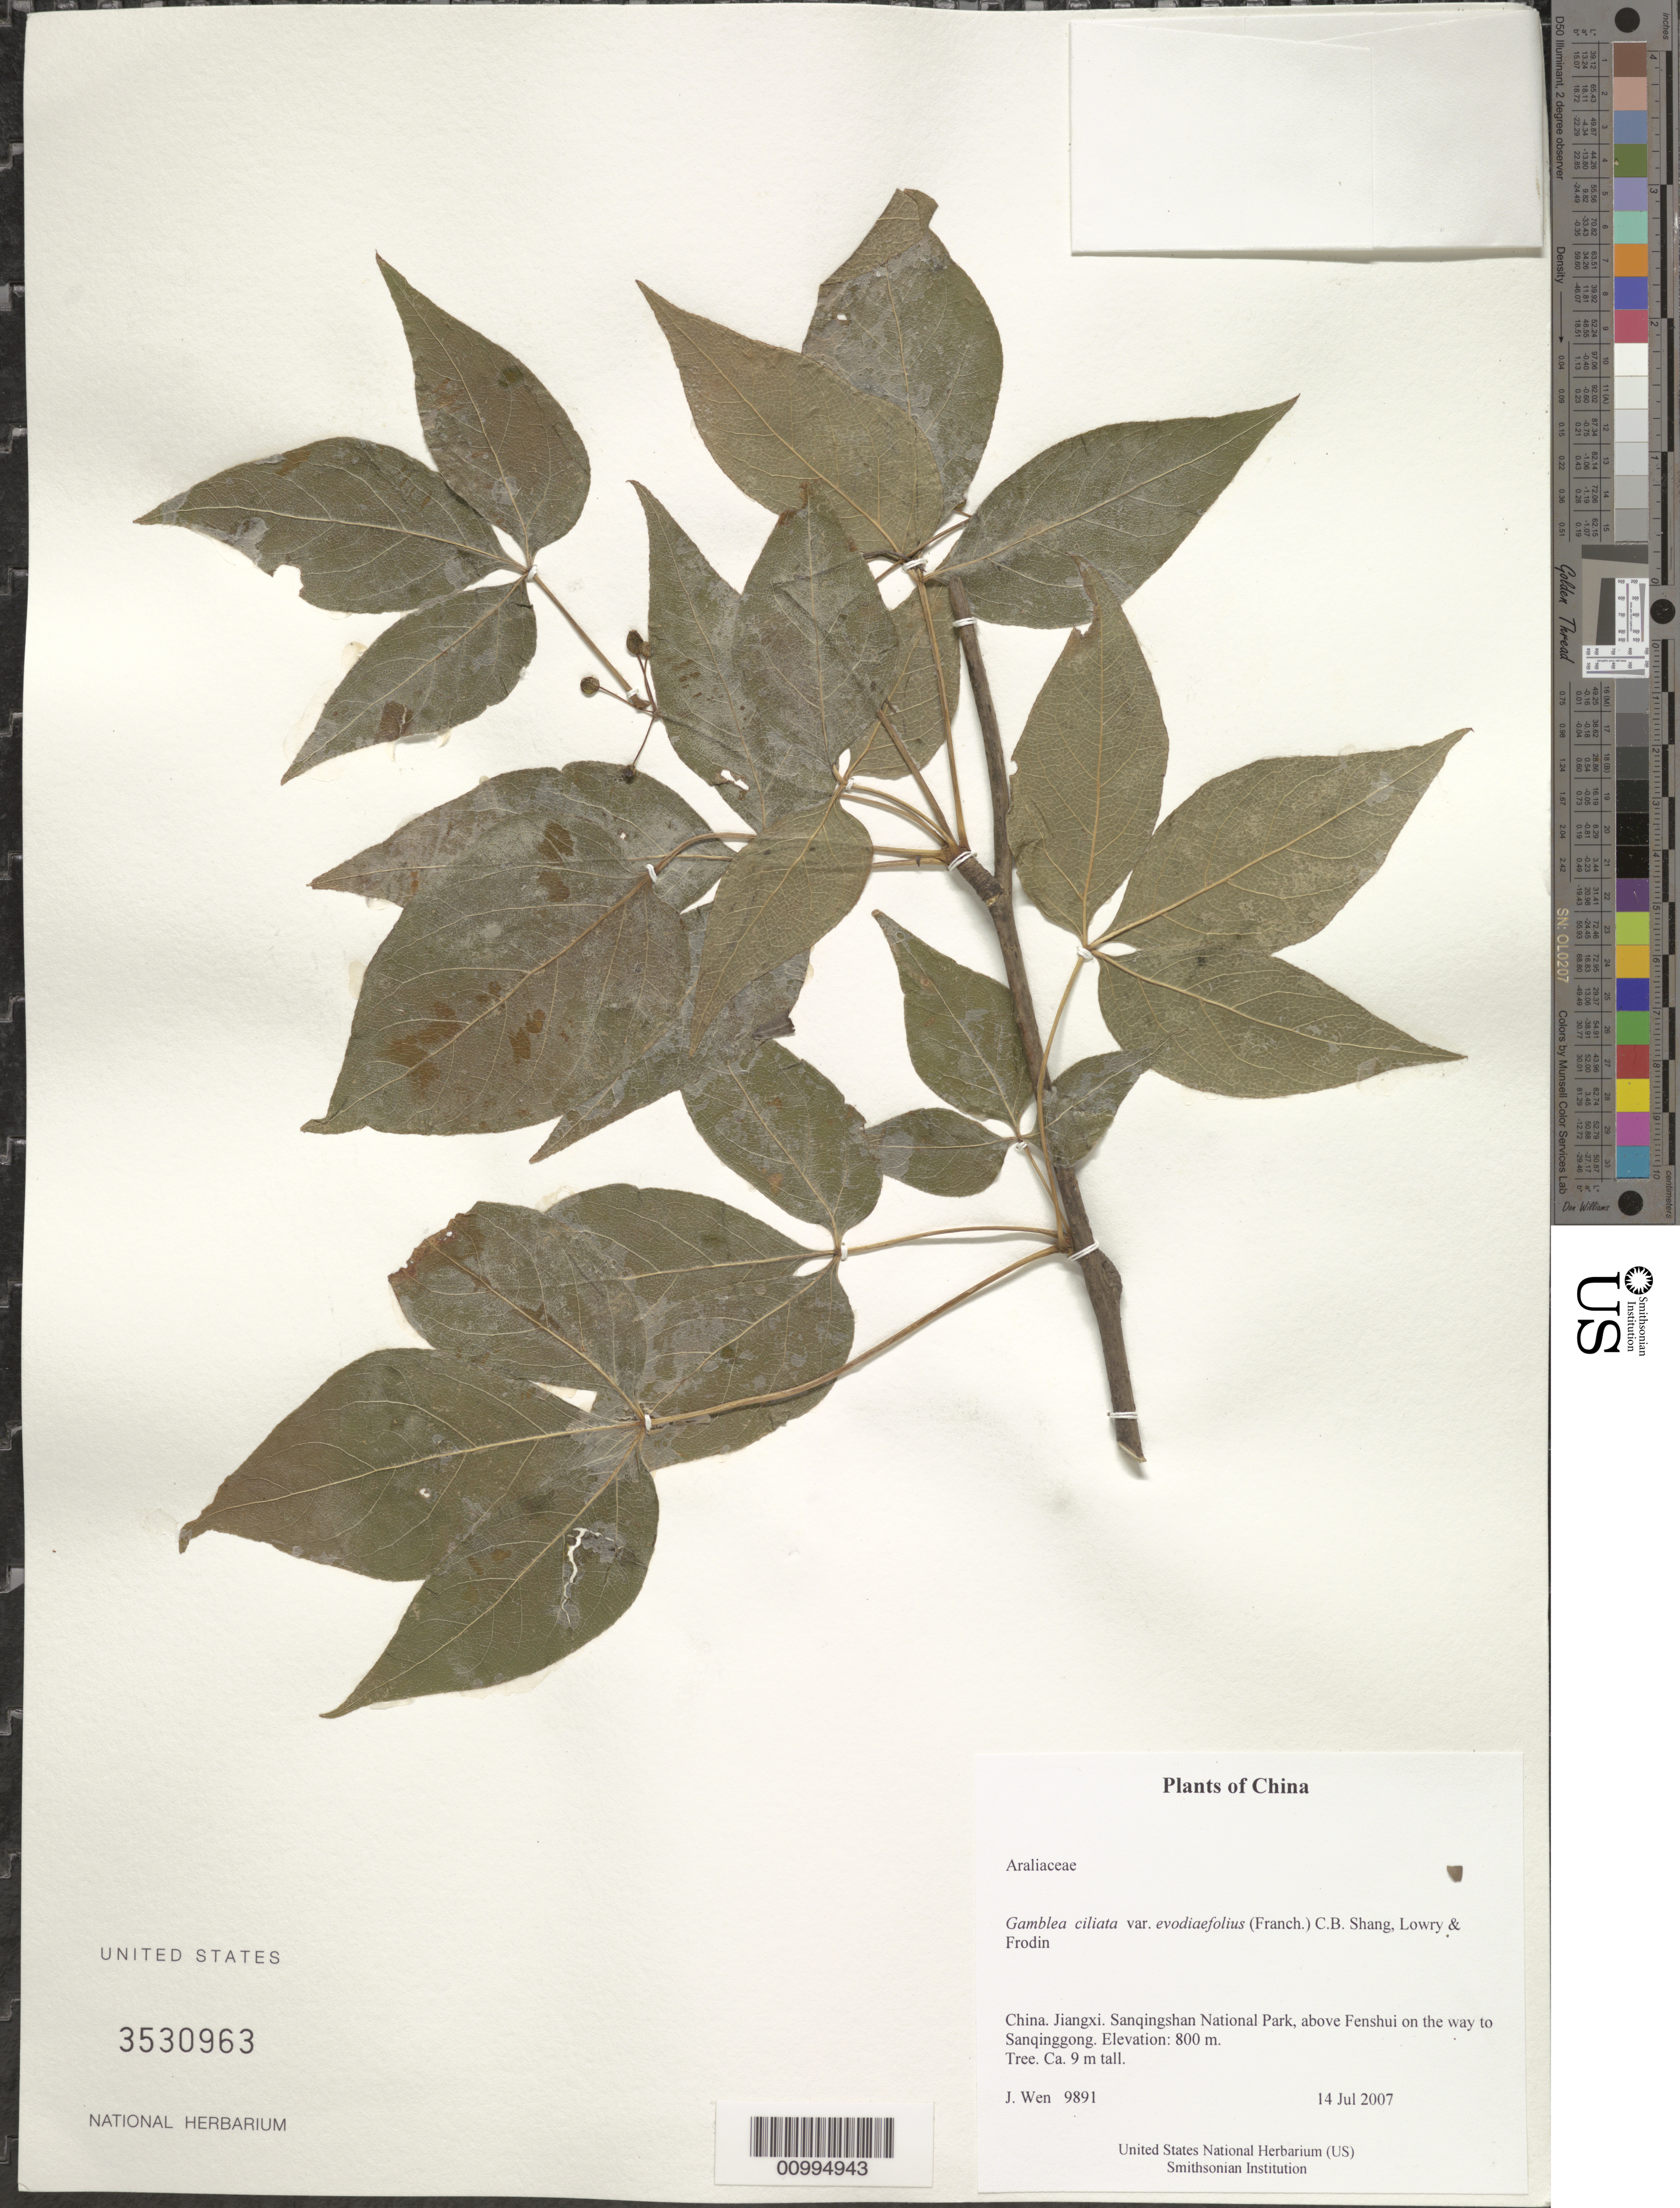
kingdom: Plantae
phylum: Tracheophyta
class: Magnoliopsida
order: Apiales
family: Araliaceae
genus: Gamblea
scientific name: Gamblea ciliata var. evodiifolia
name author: (Franch.) C.B. Shang et al.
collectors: J. Wen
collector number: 9891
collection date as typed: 14 Jul 2007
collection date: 2007-07-14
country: China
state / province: Jiangxi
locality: Sanqingshan National Park, above Fenshui on the way to Sanqinggong.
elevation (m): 800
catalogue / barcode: US 3530963